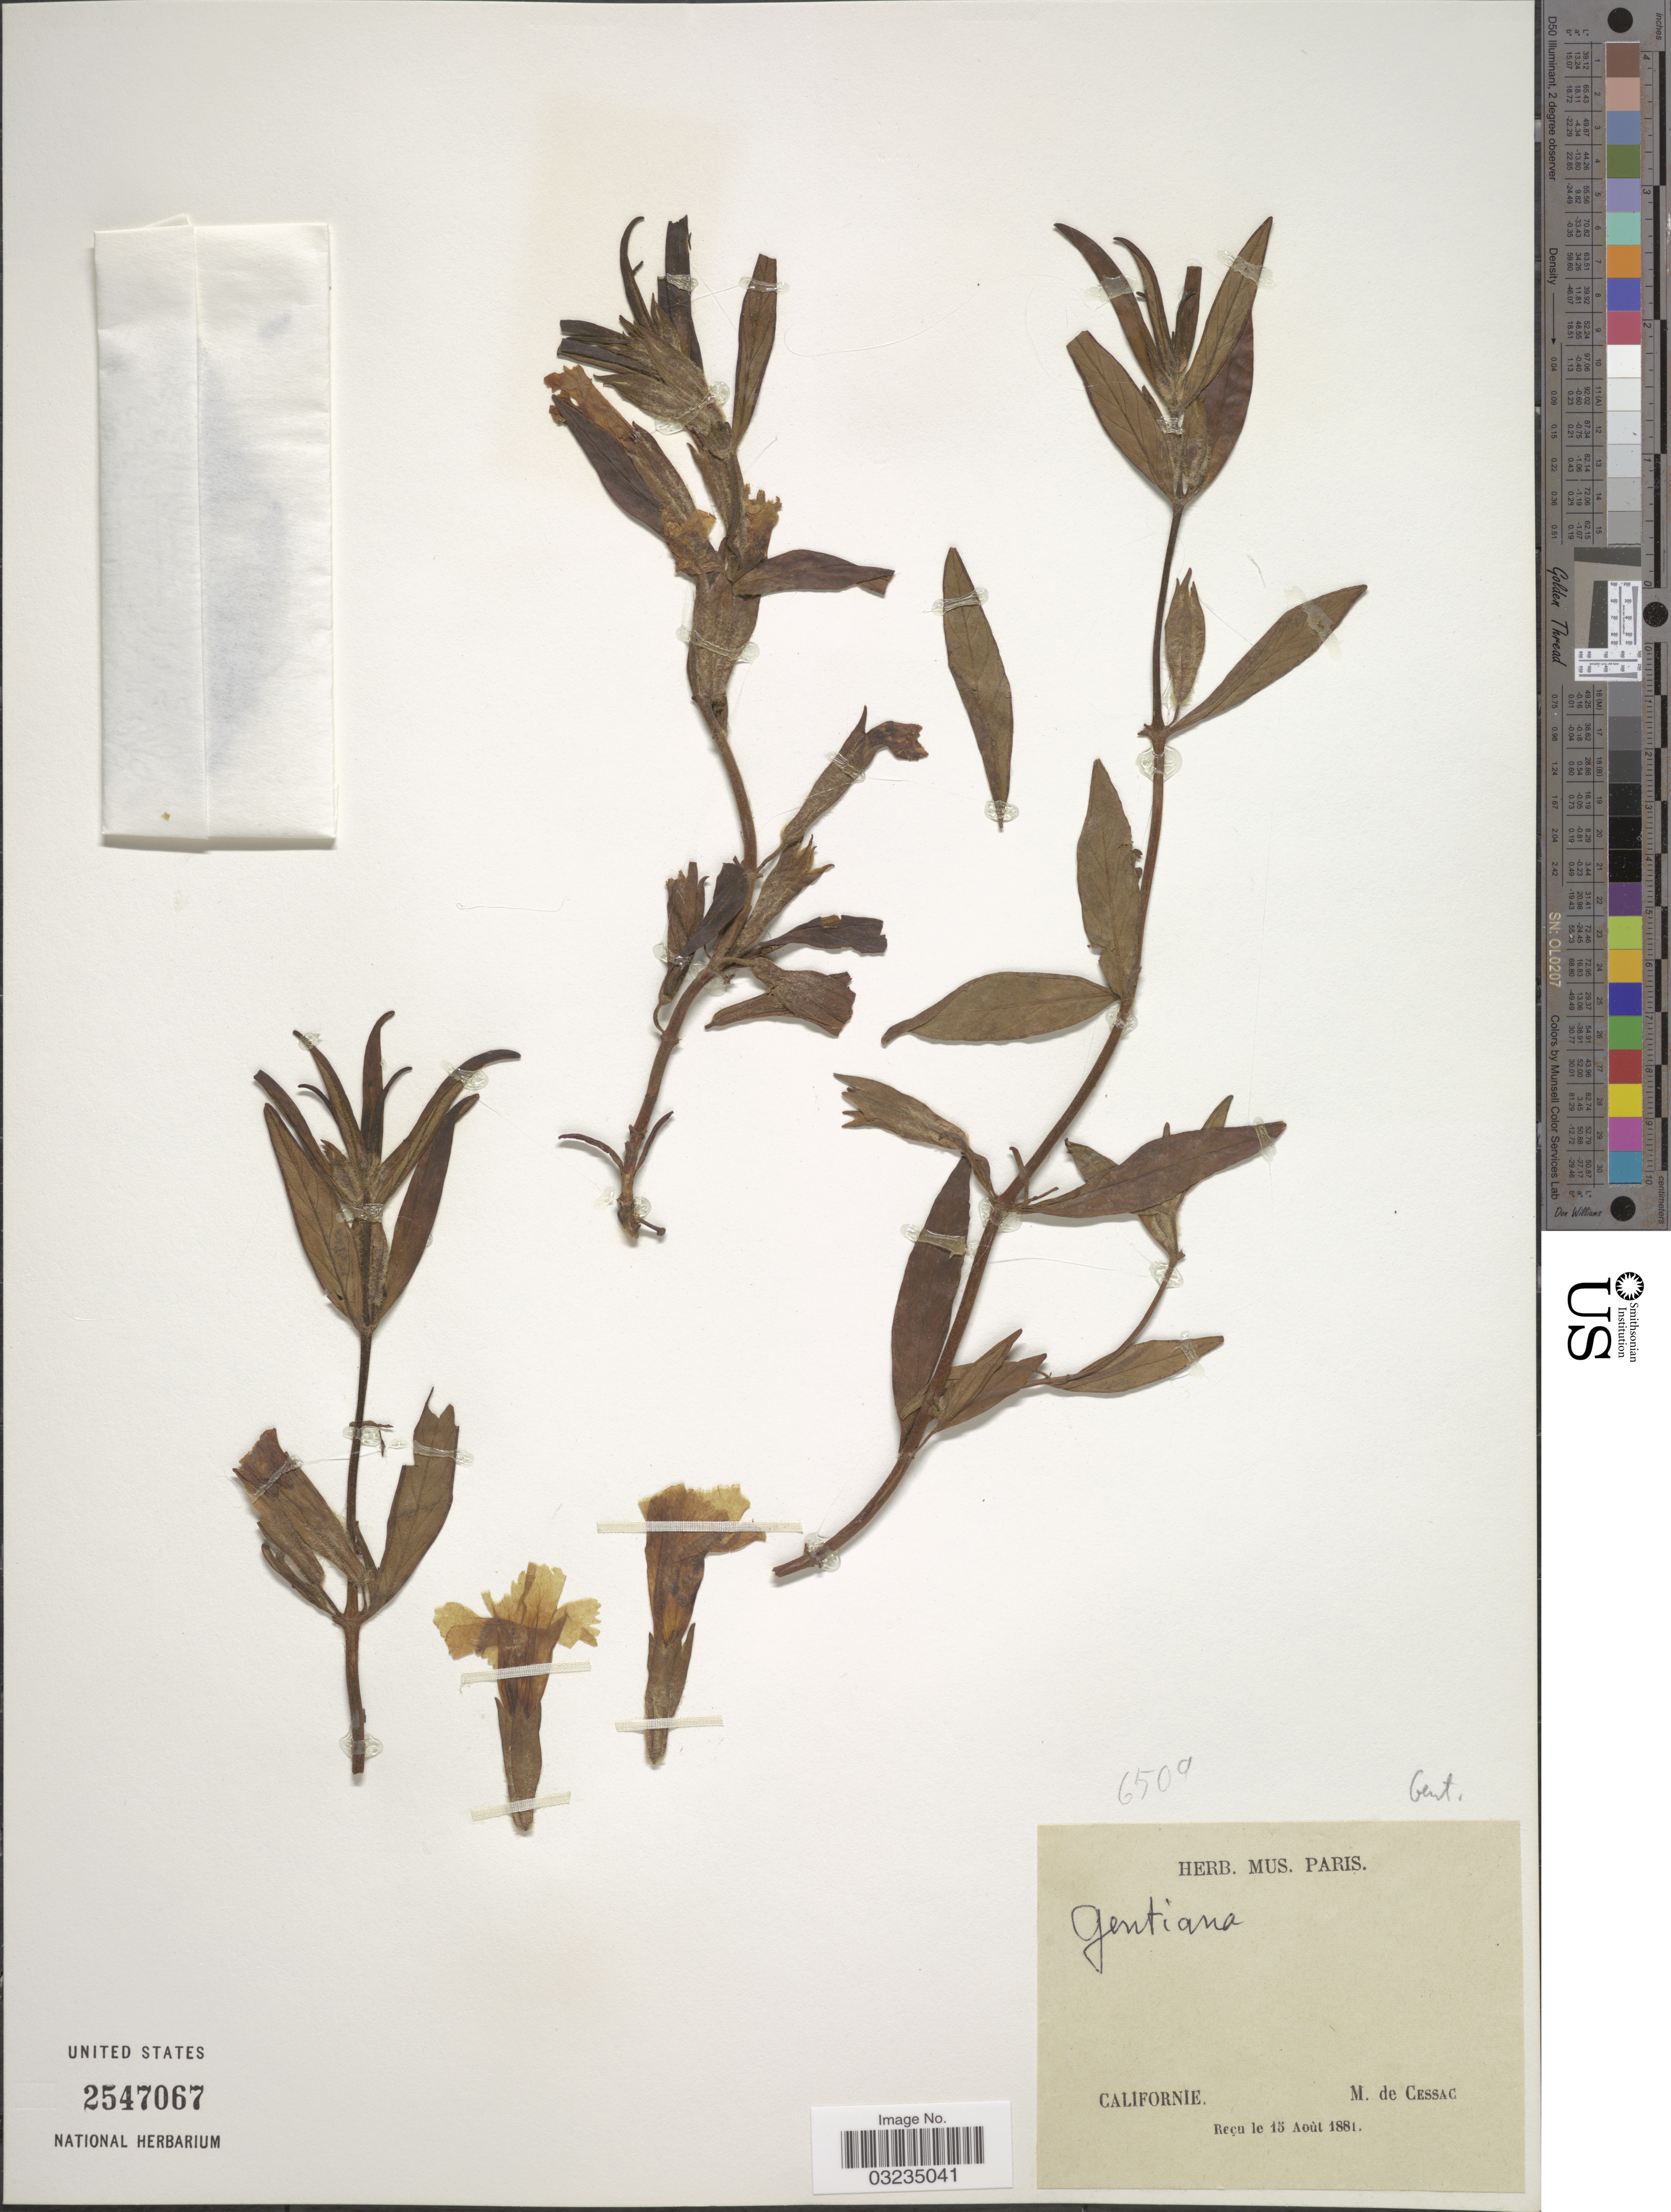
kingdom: Plantae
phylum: Tracheophyta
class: Magnoliopsida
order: Gentianales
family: Gentianaceae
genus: Gentiana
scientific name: Gentiana sp.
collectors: M. de Cessac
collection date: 1881-08-15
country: United States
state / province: California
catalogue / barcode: US 2547067